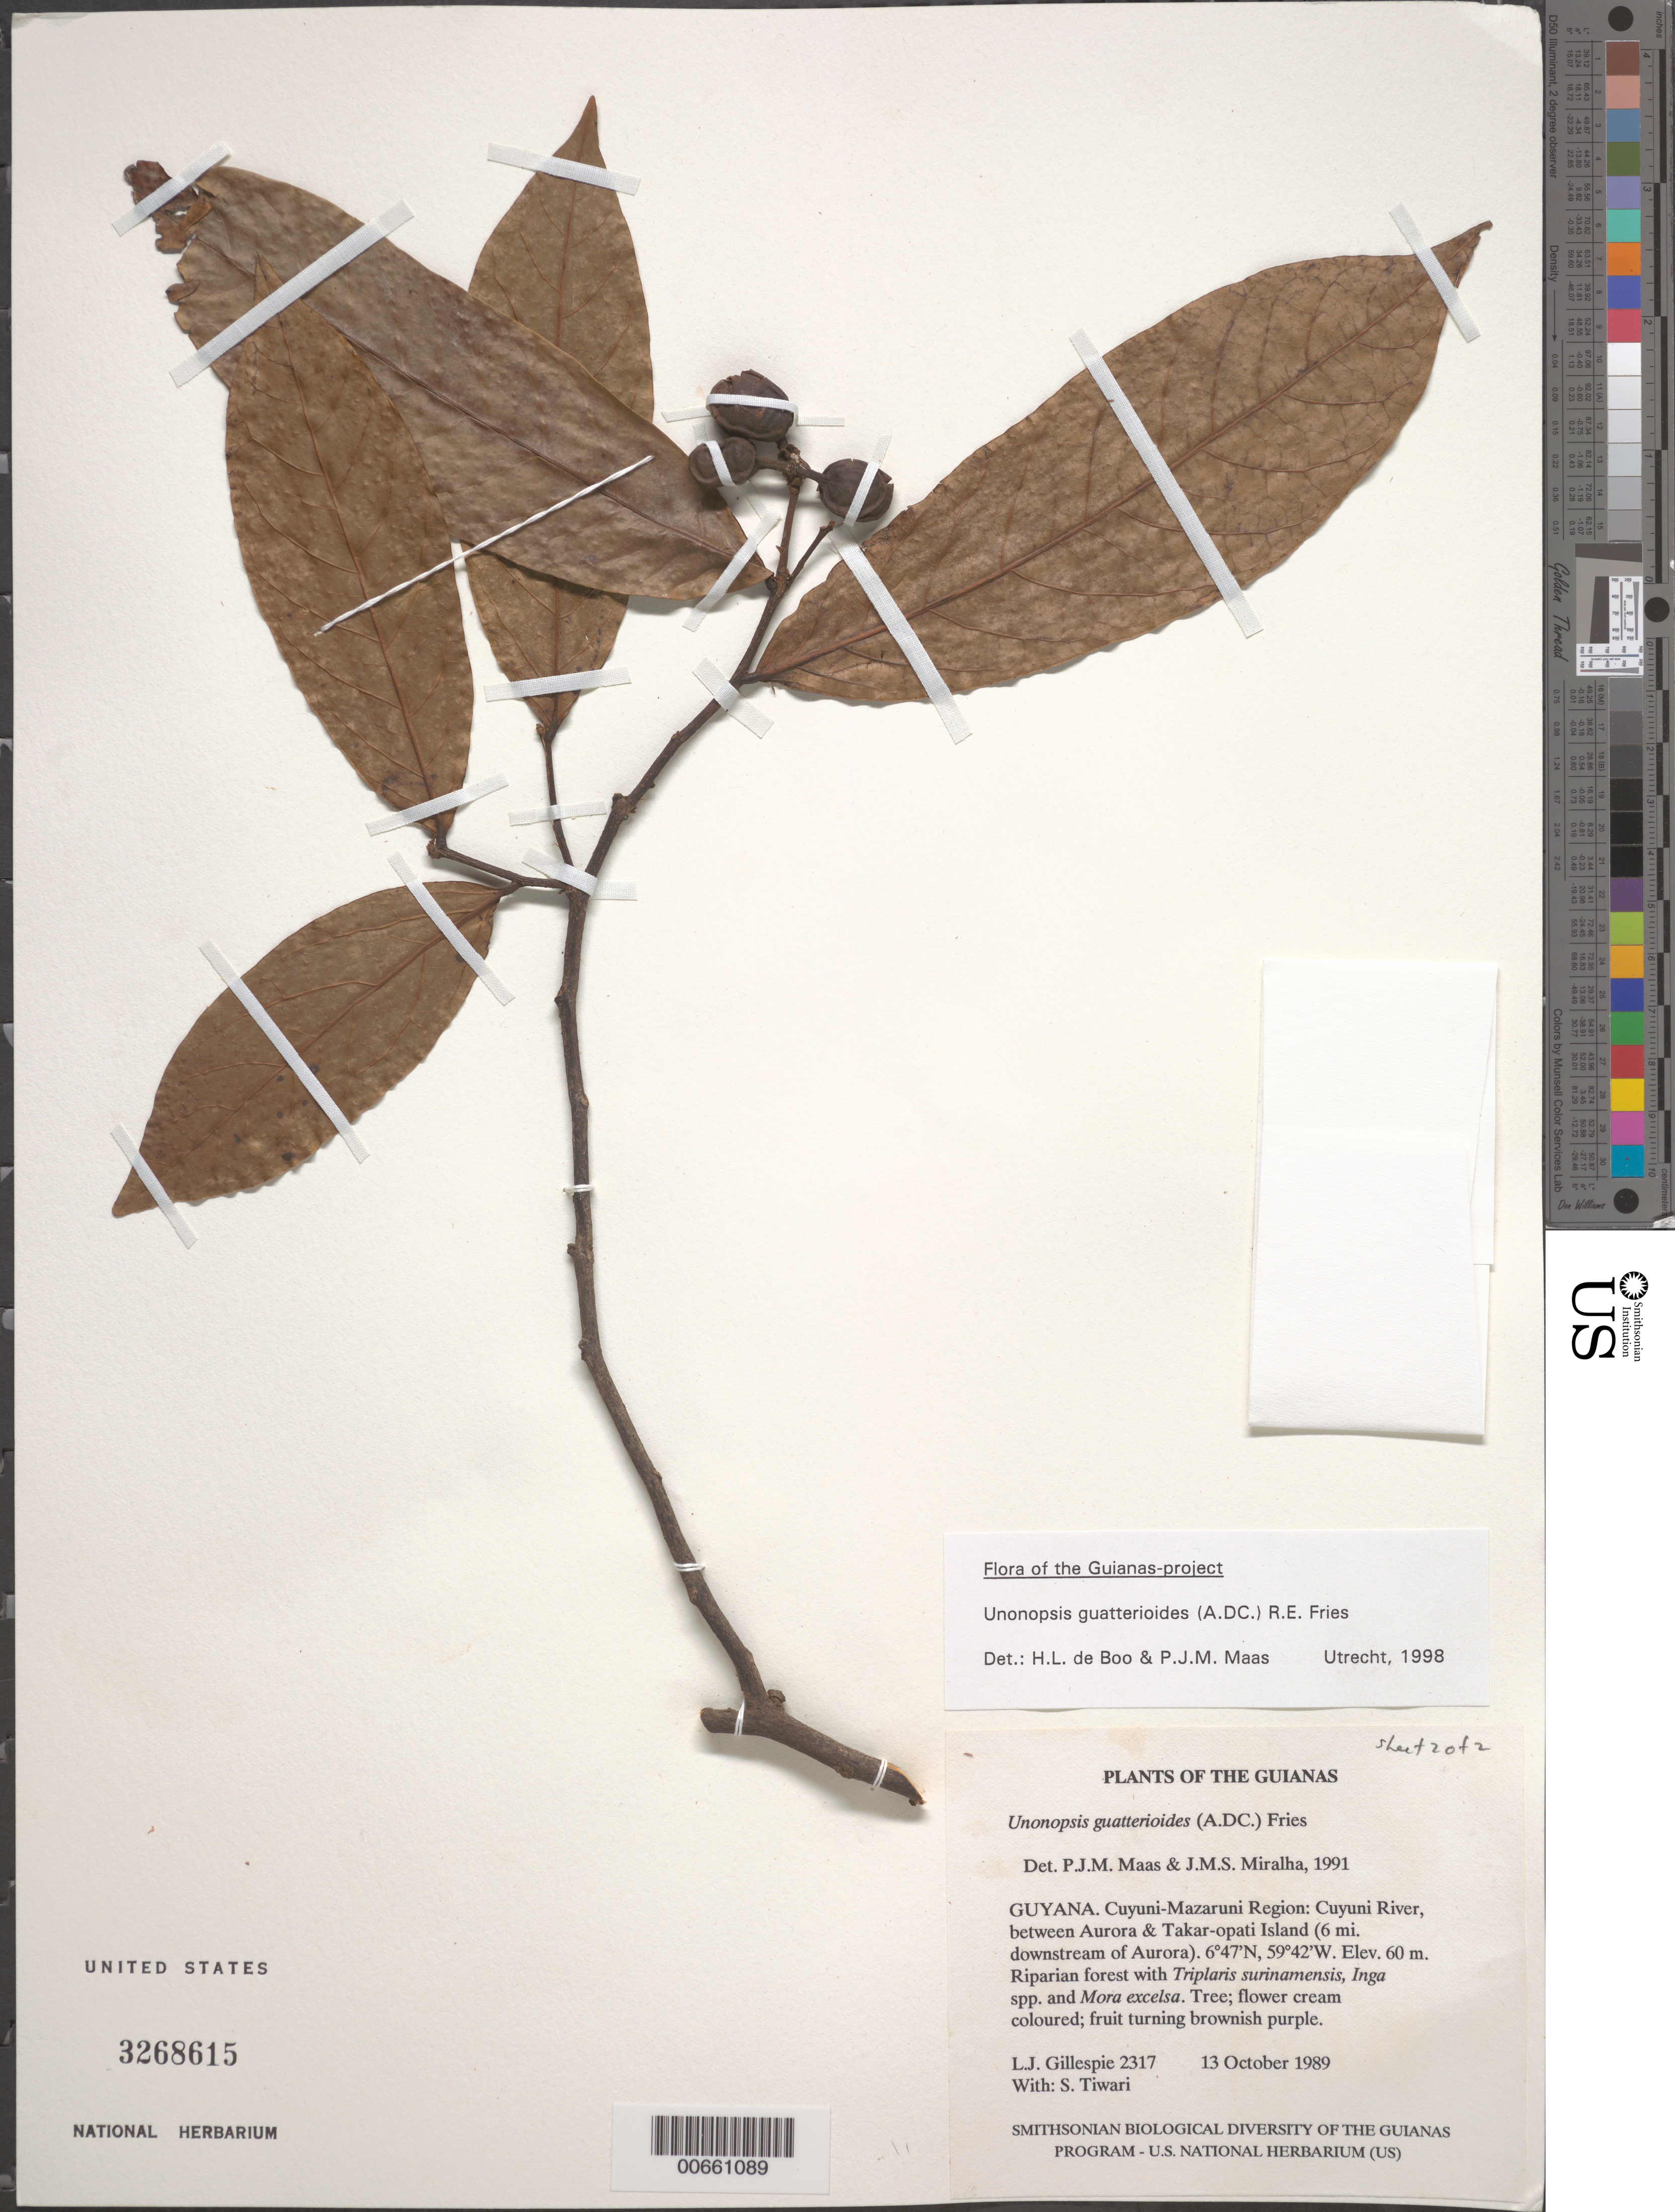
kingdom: Plantae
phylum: Tracheophyta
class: Magnoliopsida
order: Magnoliales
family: Annonaceae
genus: Unonopsis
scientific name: Unonopsis guatterioides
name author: (A. DC.) R.E. Fr.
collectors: L. J. Gillespie & S. Tiwari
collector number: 2317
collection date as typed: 13 October 1989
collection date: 1989-10-13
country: Guyana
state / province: Cuyuni-Mazaruni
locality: Cuyuni River, between Aurora & Takar-opati Island (6 mi. downstream of Aurora)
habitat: Riparian forest with Triplaris surinamensis, Inga spp. and Mora excelsa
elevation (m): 60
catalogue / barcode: US 3268615